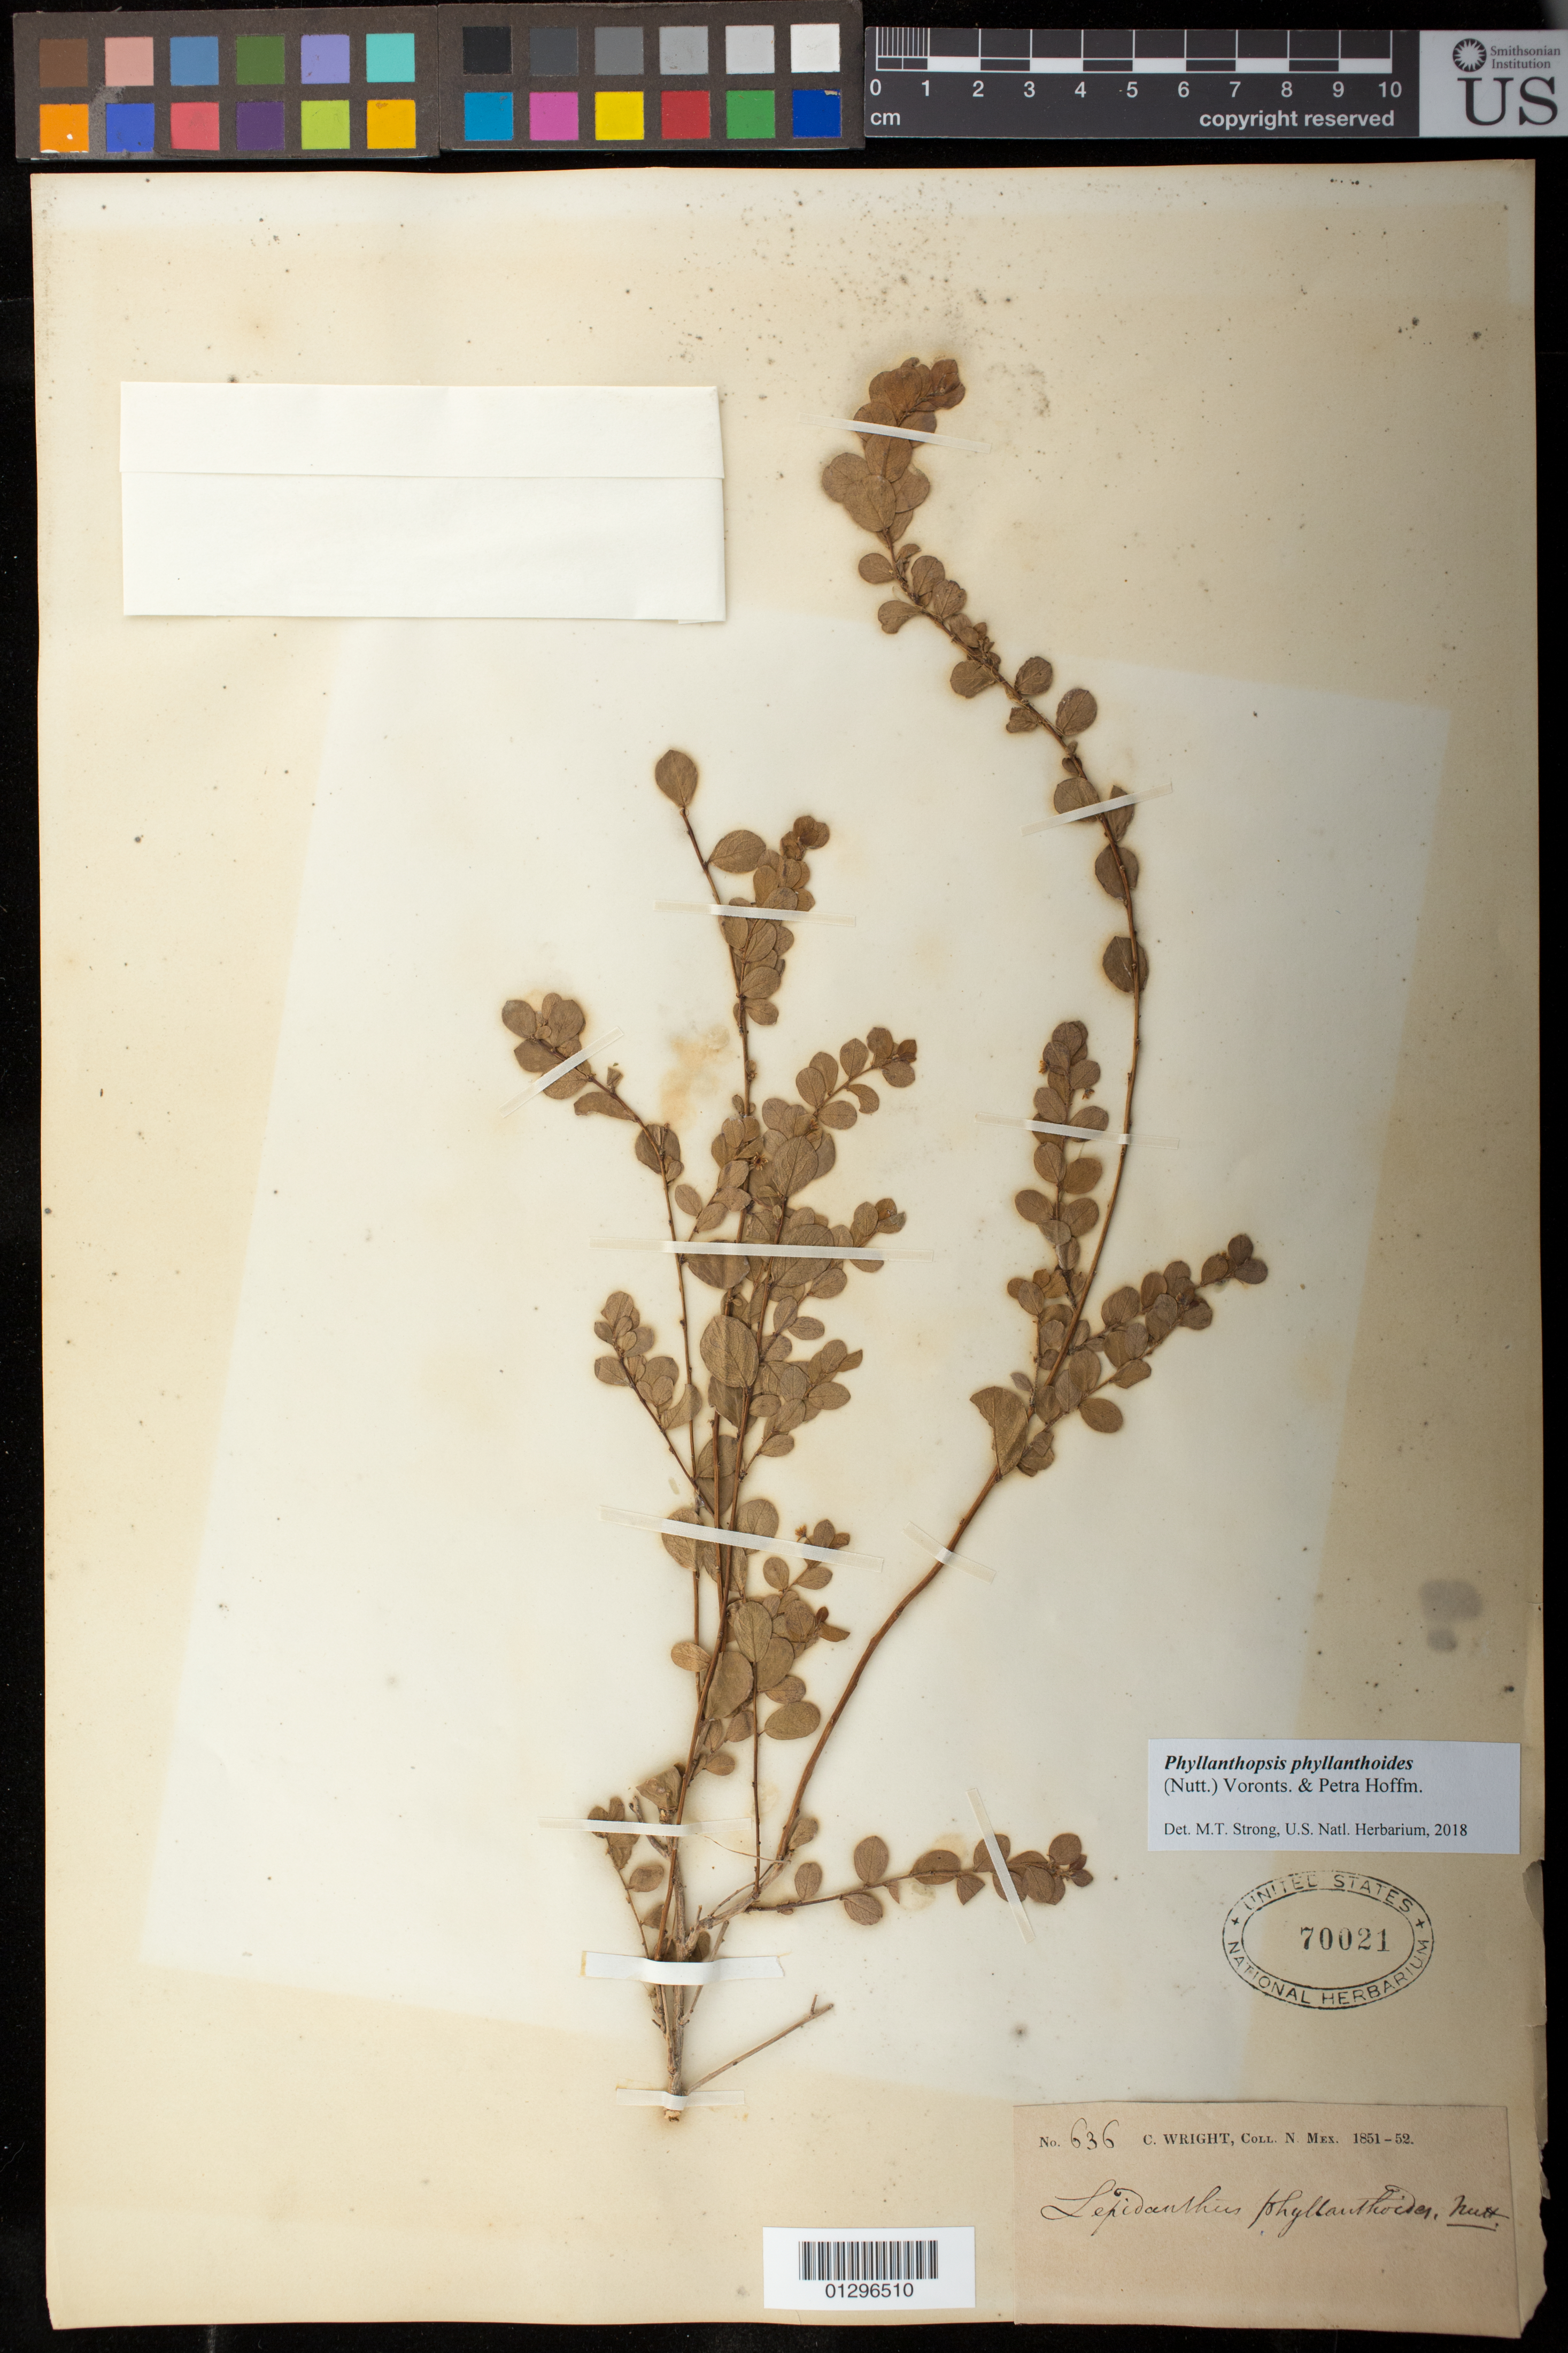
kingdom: Plantae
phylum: Tracheophyta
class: Magnoliopsida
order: Malpighiales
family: Phyllanthaceae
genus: Phyllanthopsis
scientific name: Phyllanthopsis phyllanthoides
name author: (Nutt.) Voronts. & Petra Hoffm.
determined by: Strong, M. T., (US), Smithsonian Institution - National Museum of Natural History (UNITED STATES)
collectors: C. Wright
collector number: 636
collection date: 1851/1852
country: United States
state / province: New Mexico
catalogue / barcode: US 70021